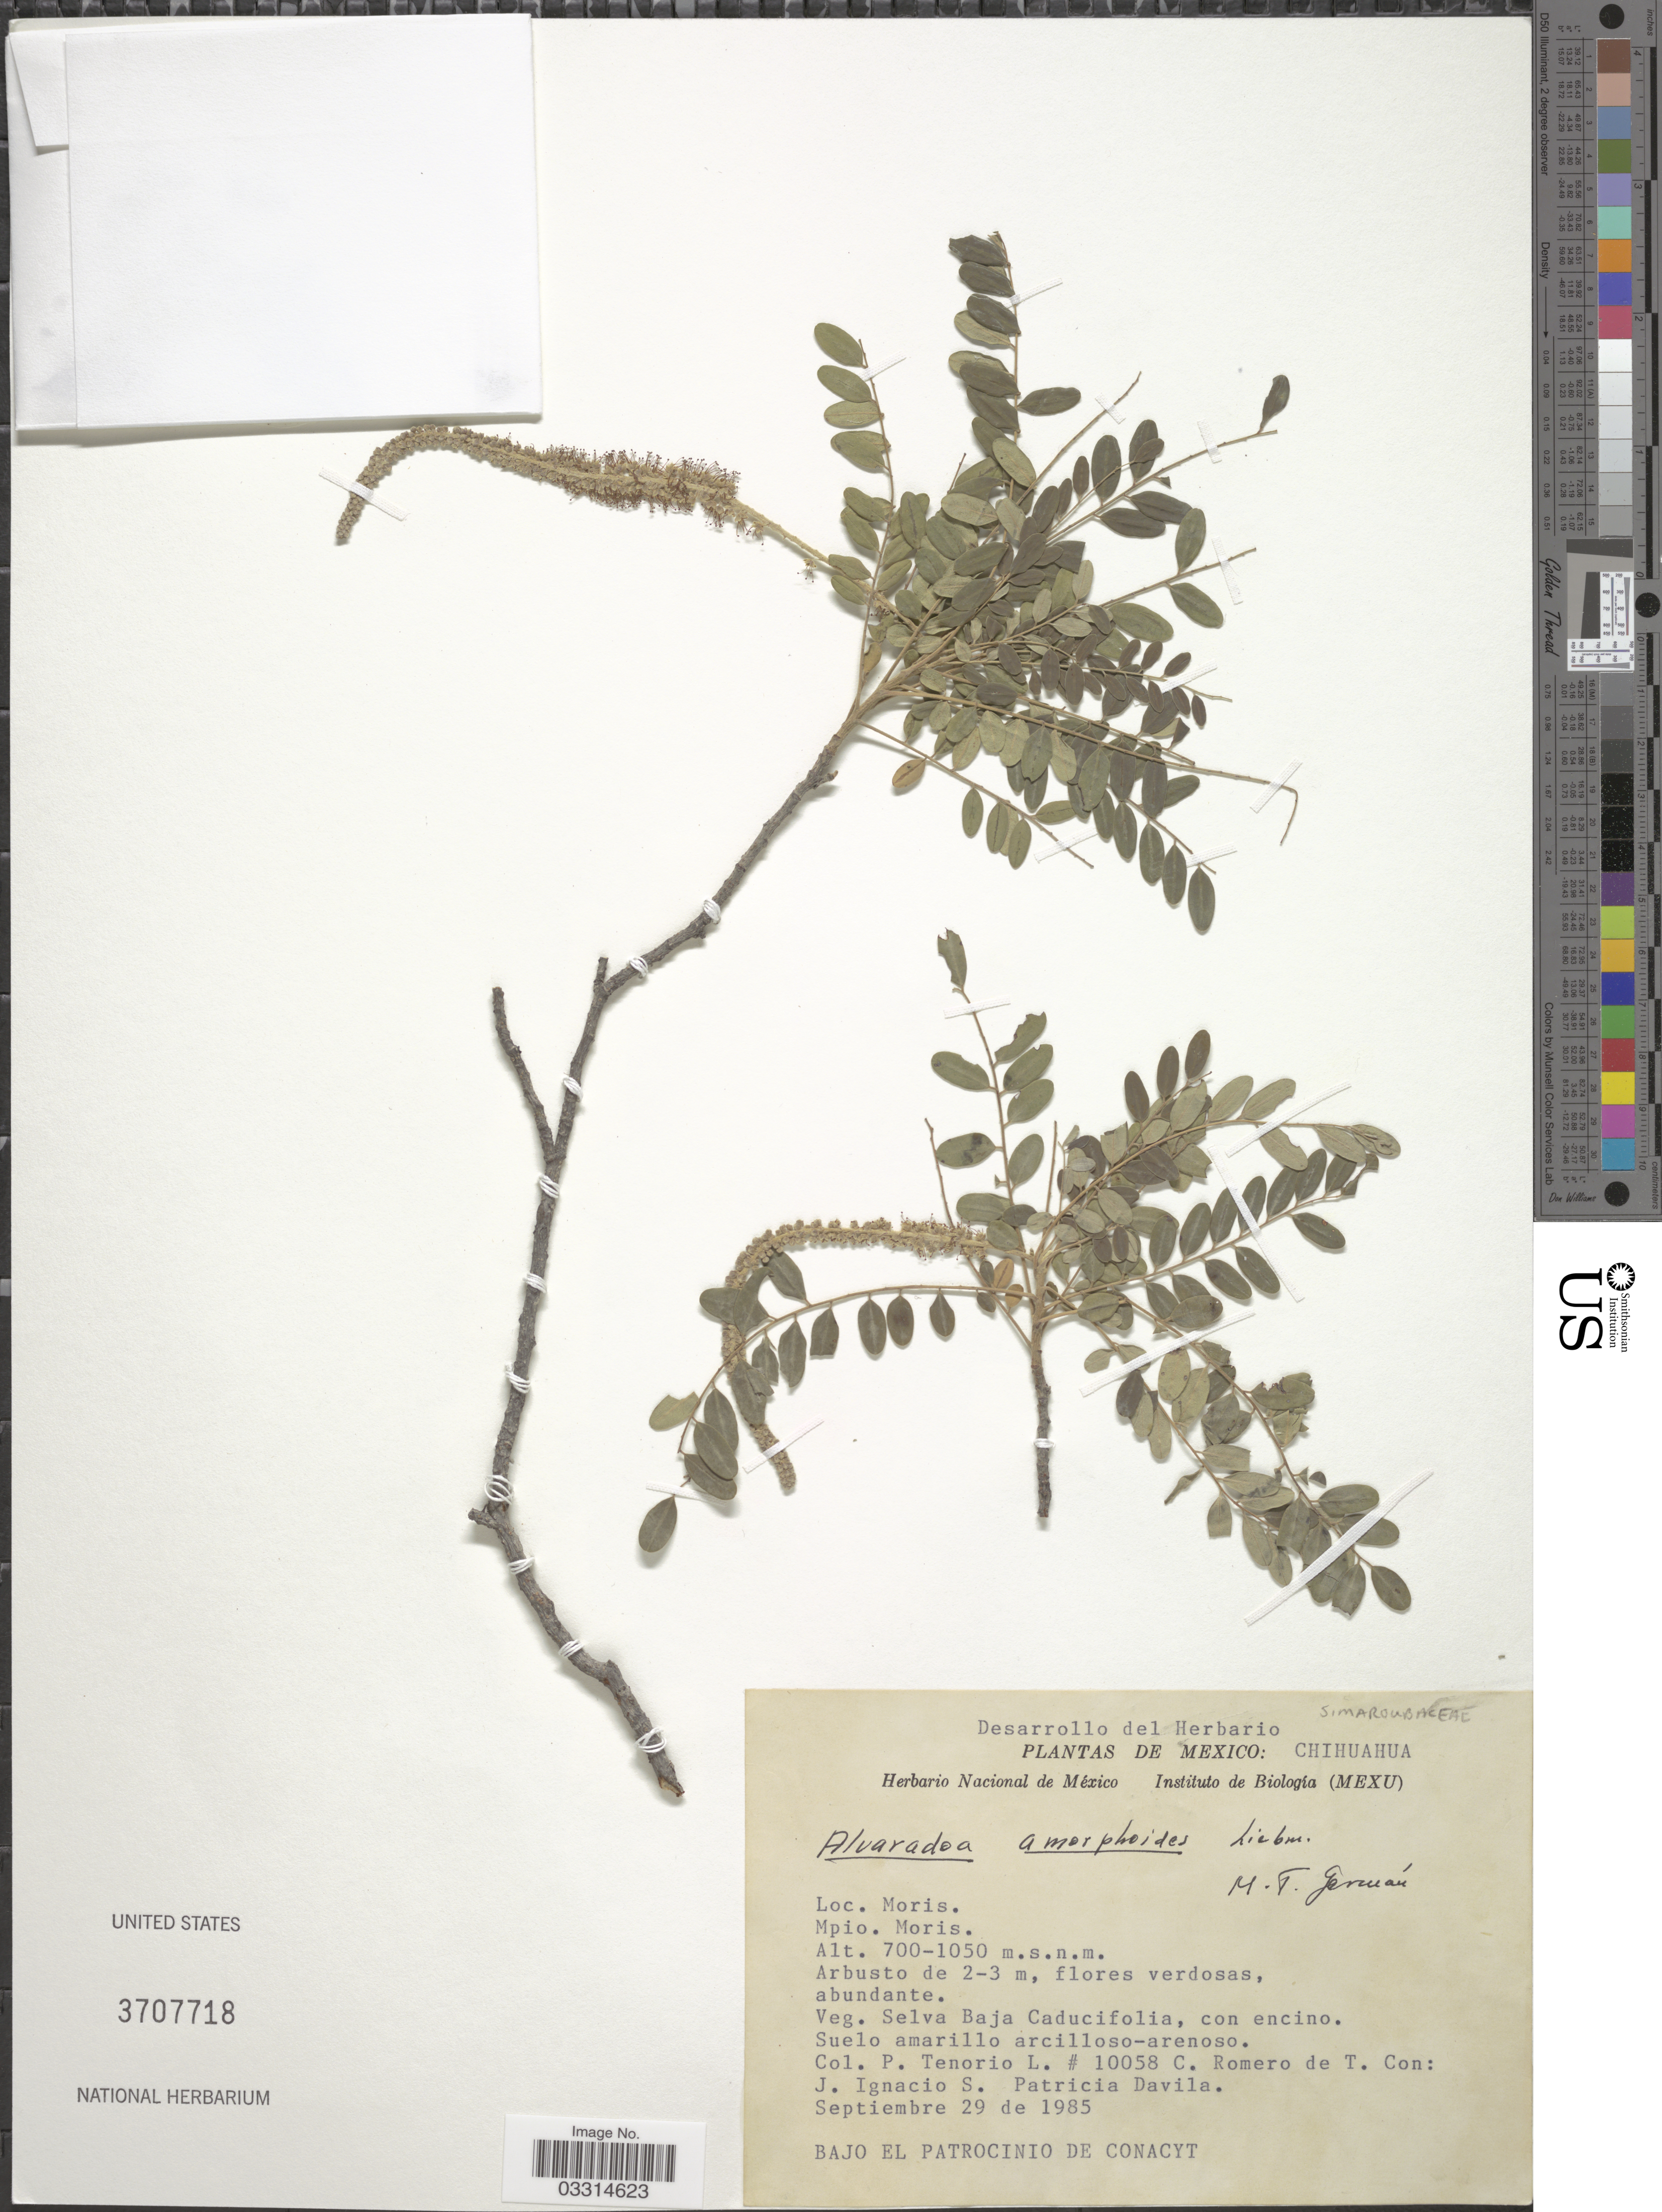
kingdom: Plantae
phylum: Tracheophyta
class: Magnoliopsida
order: Picramniales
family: Picramniaceae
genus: Alvaradoa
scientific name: Alvaradoa amorphoides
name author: Liebm.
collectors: P. Tenorio L., C. Romero de T., Ignacio S., J. & P. Dávila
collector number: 10058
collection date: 1985-09-29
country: Mexico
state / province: Chihuahua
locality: Moris. Mpio. Moris.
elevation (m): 700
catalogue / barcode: US 3707718